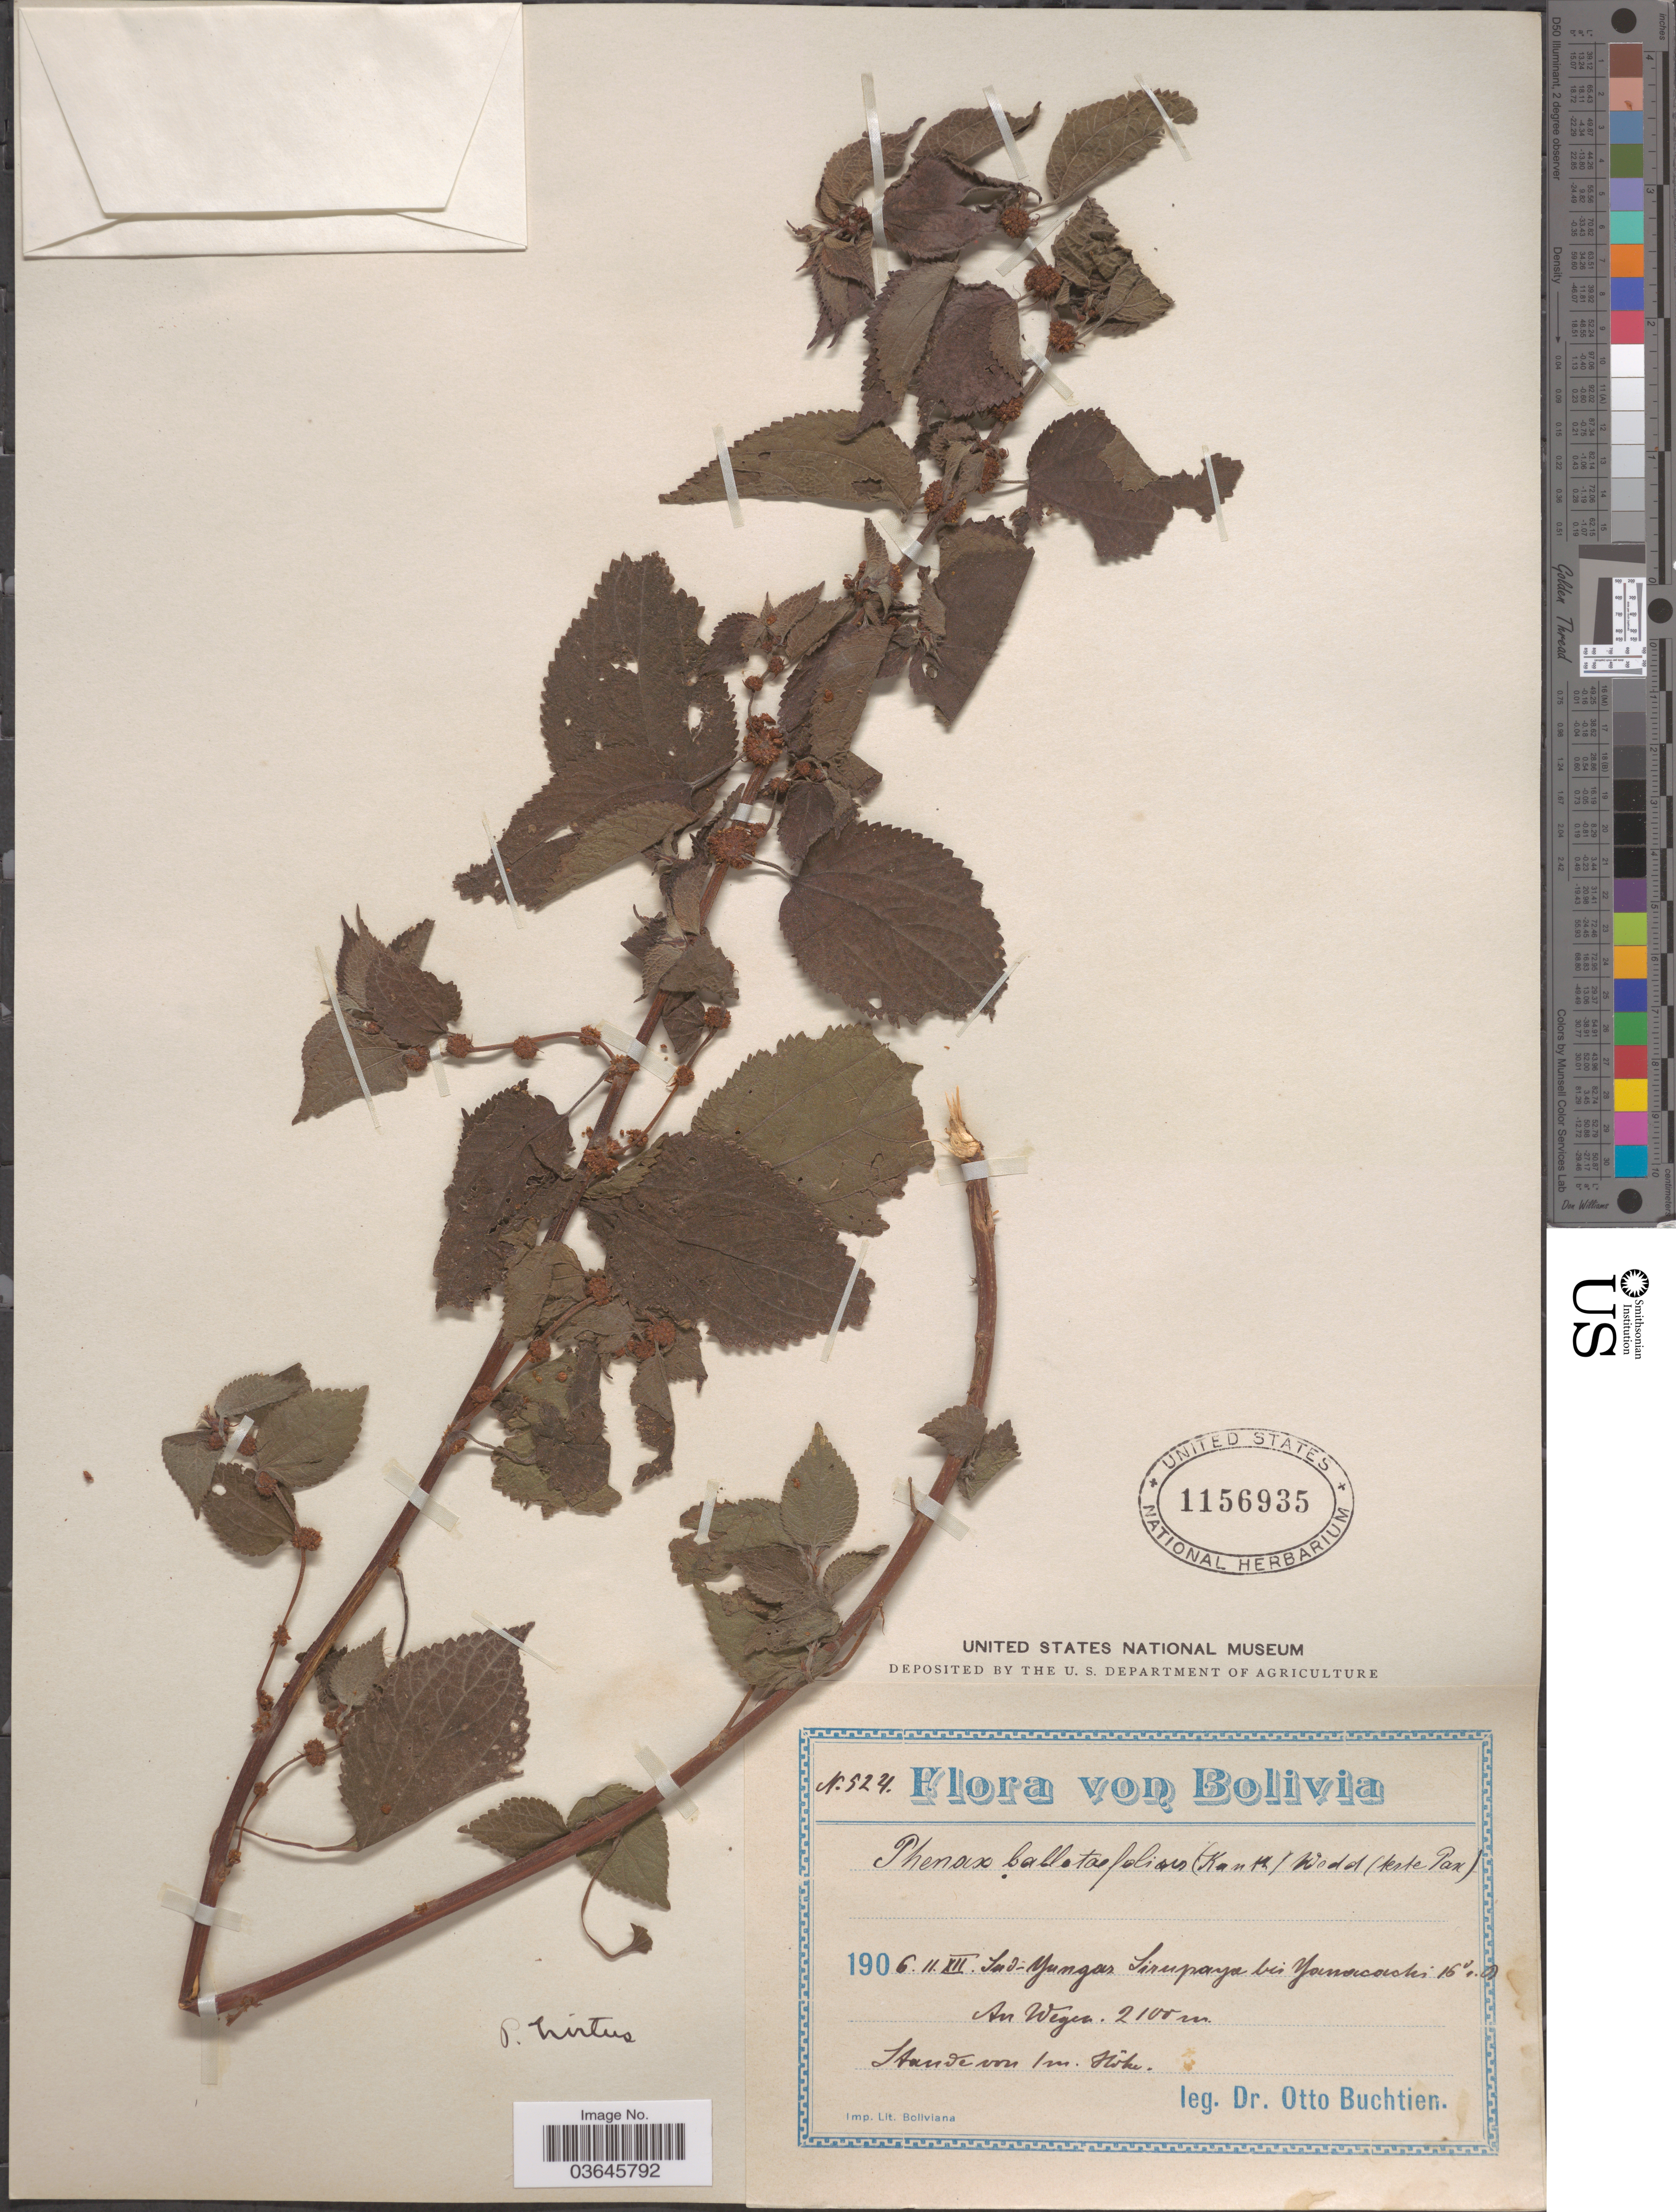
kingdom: Plantae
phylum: Tracheophyta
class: Magnoliopsida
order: Rosales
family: Urticaceae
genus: Phenax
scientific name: Phenax hirtus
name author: (Sw.) Wedd.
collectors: O. Buchtien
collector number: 524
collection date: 1906-12-11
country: Bolivia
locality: Sud- Yungas: Sirupaya bei Yanacachi. An Wegen.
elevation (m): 2100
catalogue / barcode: US 1156935